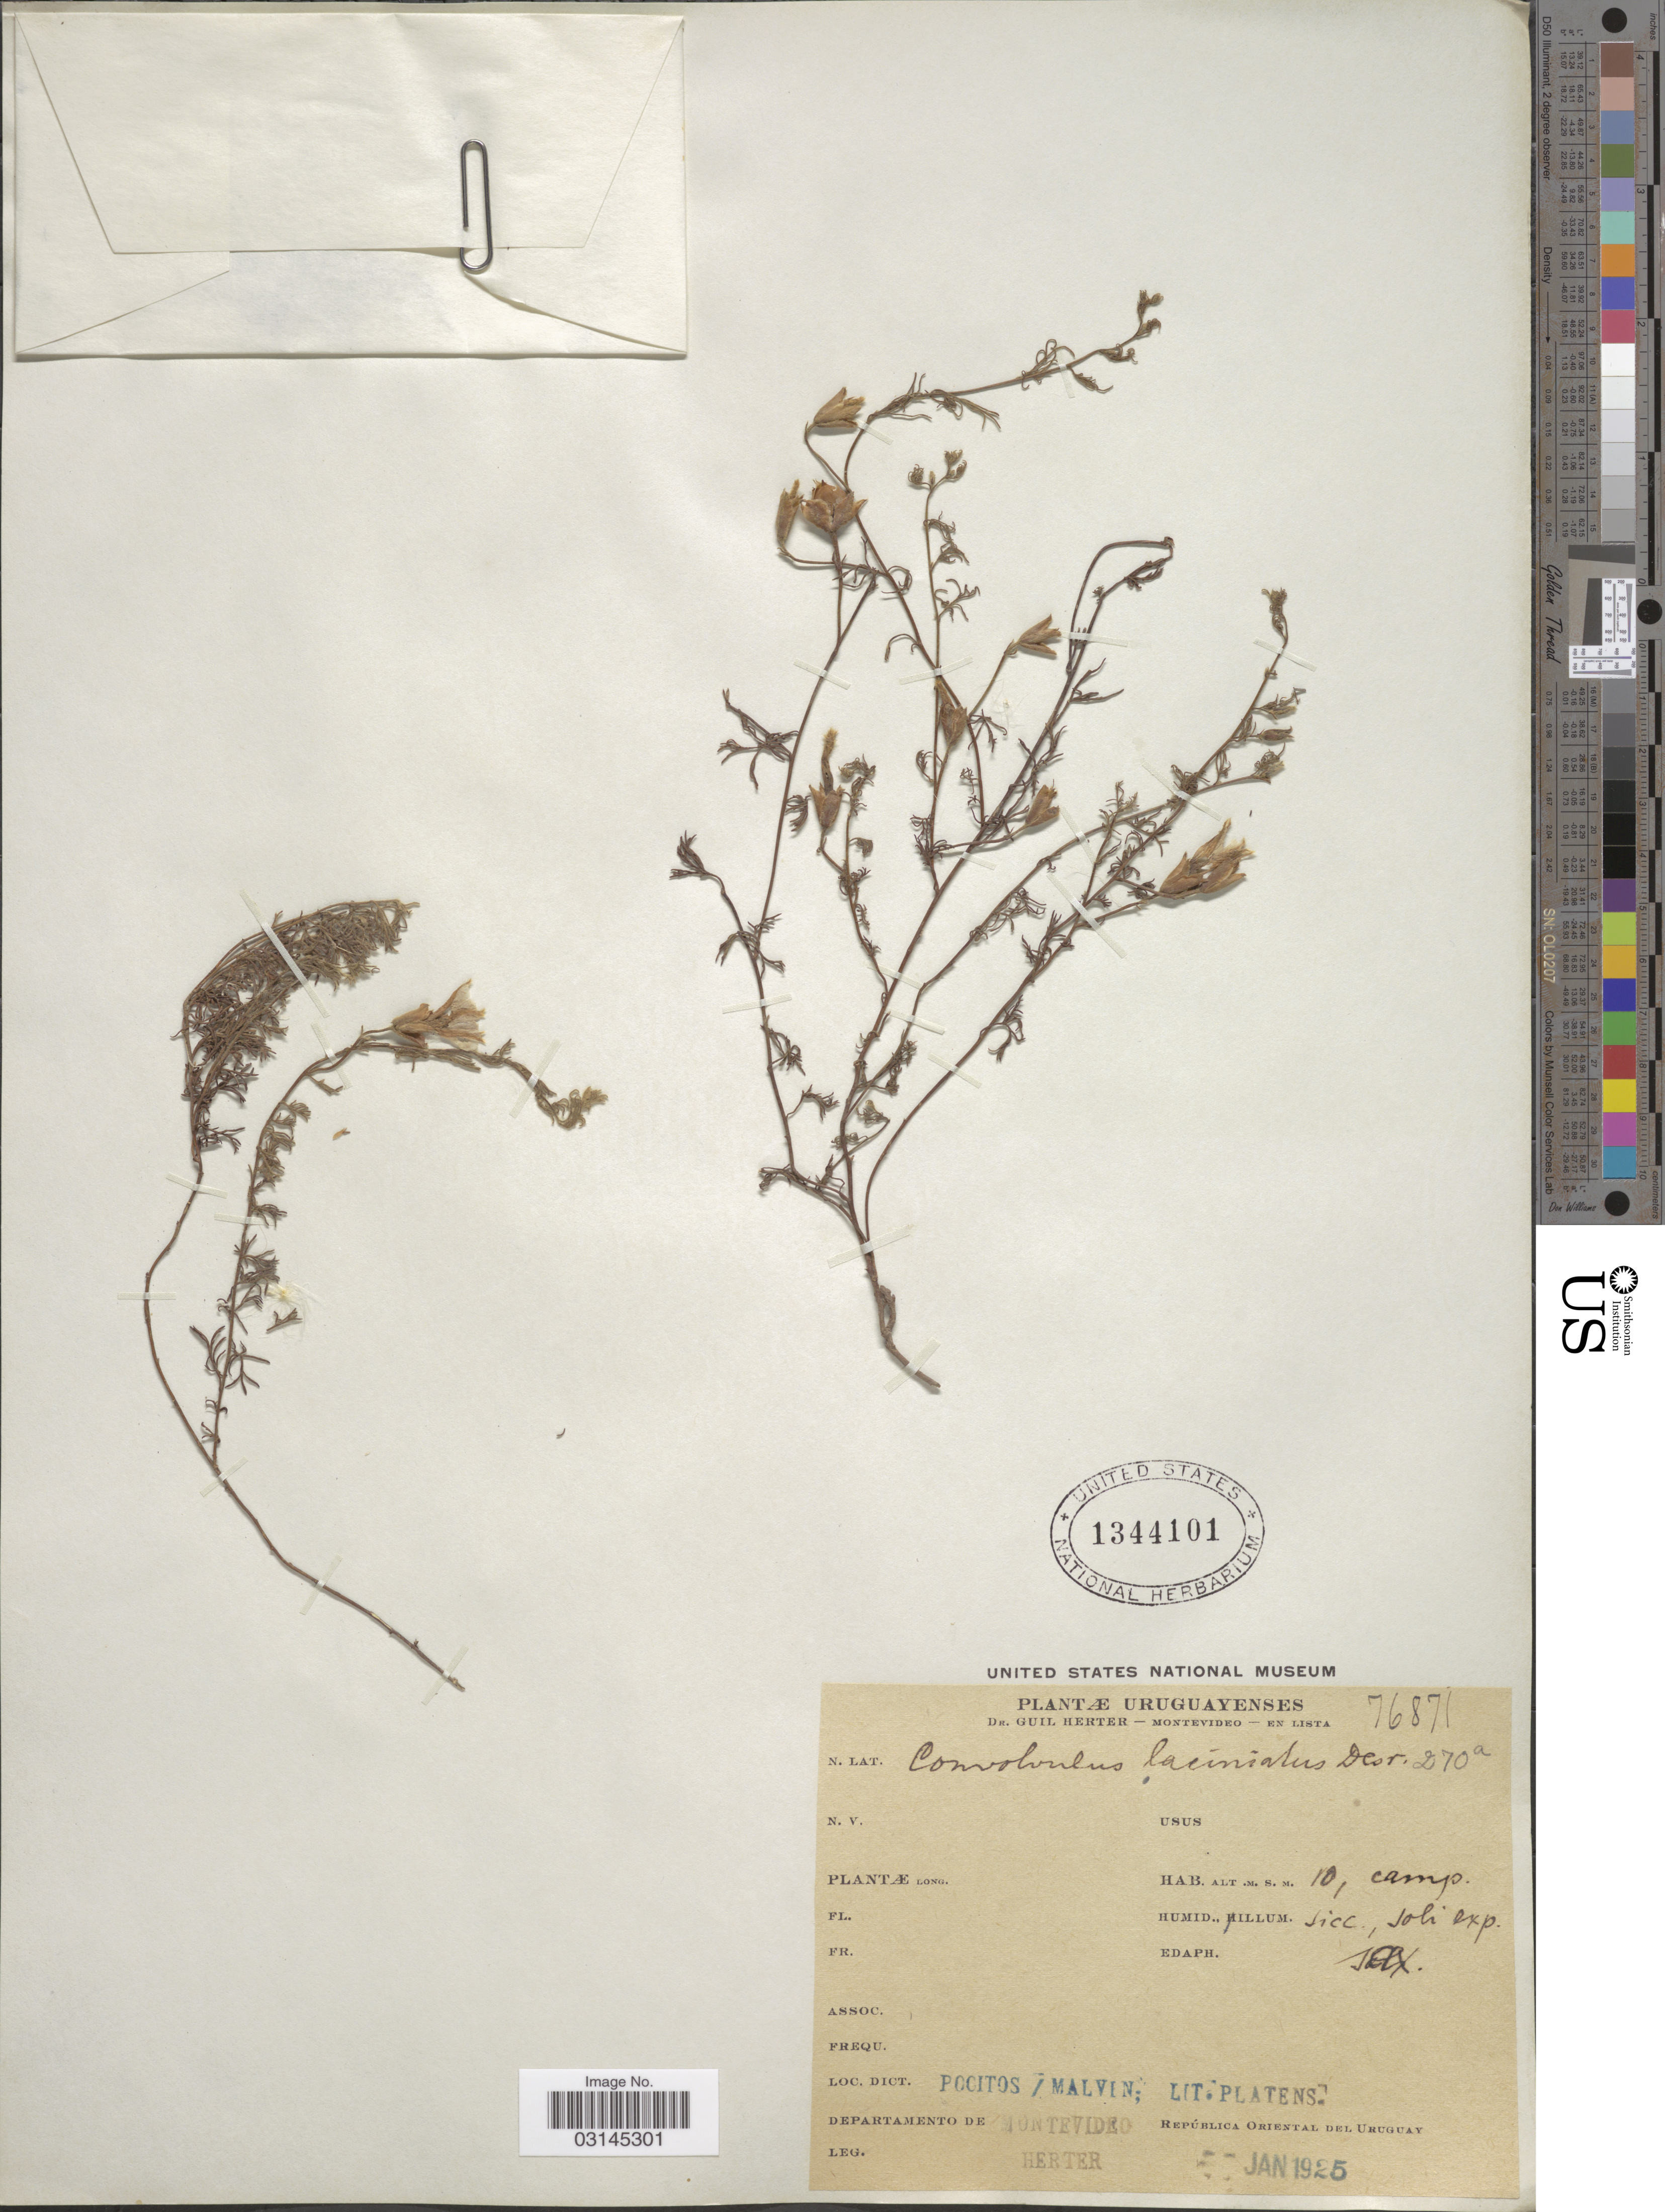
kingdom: Plantae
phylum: Tracheophyta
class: Magnoliopsida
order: Solanales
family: Convolvulaceae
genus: Convolvulus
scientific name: Convolvulus laciniatus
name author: Desr.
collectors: G. Herter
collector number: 76871/270a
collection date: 1925-01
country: Uruguay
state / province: Montevideo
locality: Pocitos/Malvin, Departamento de Montevideo, República Oriental Del Uruguay.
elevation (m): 10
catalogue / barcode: US 1344101